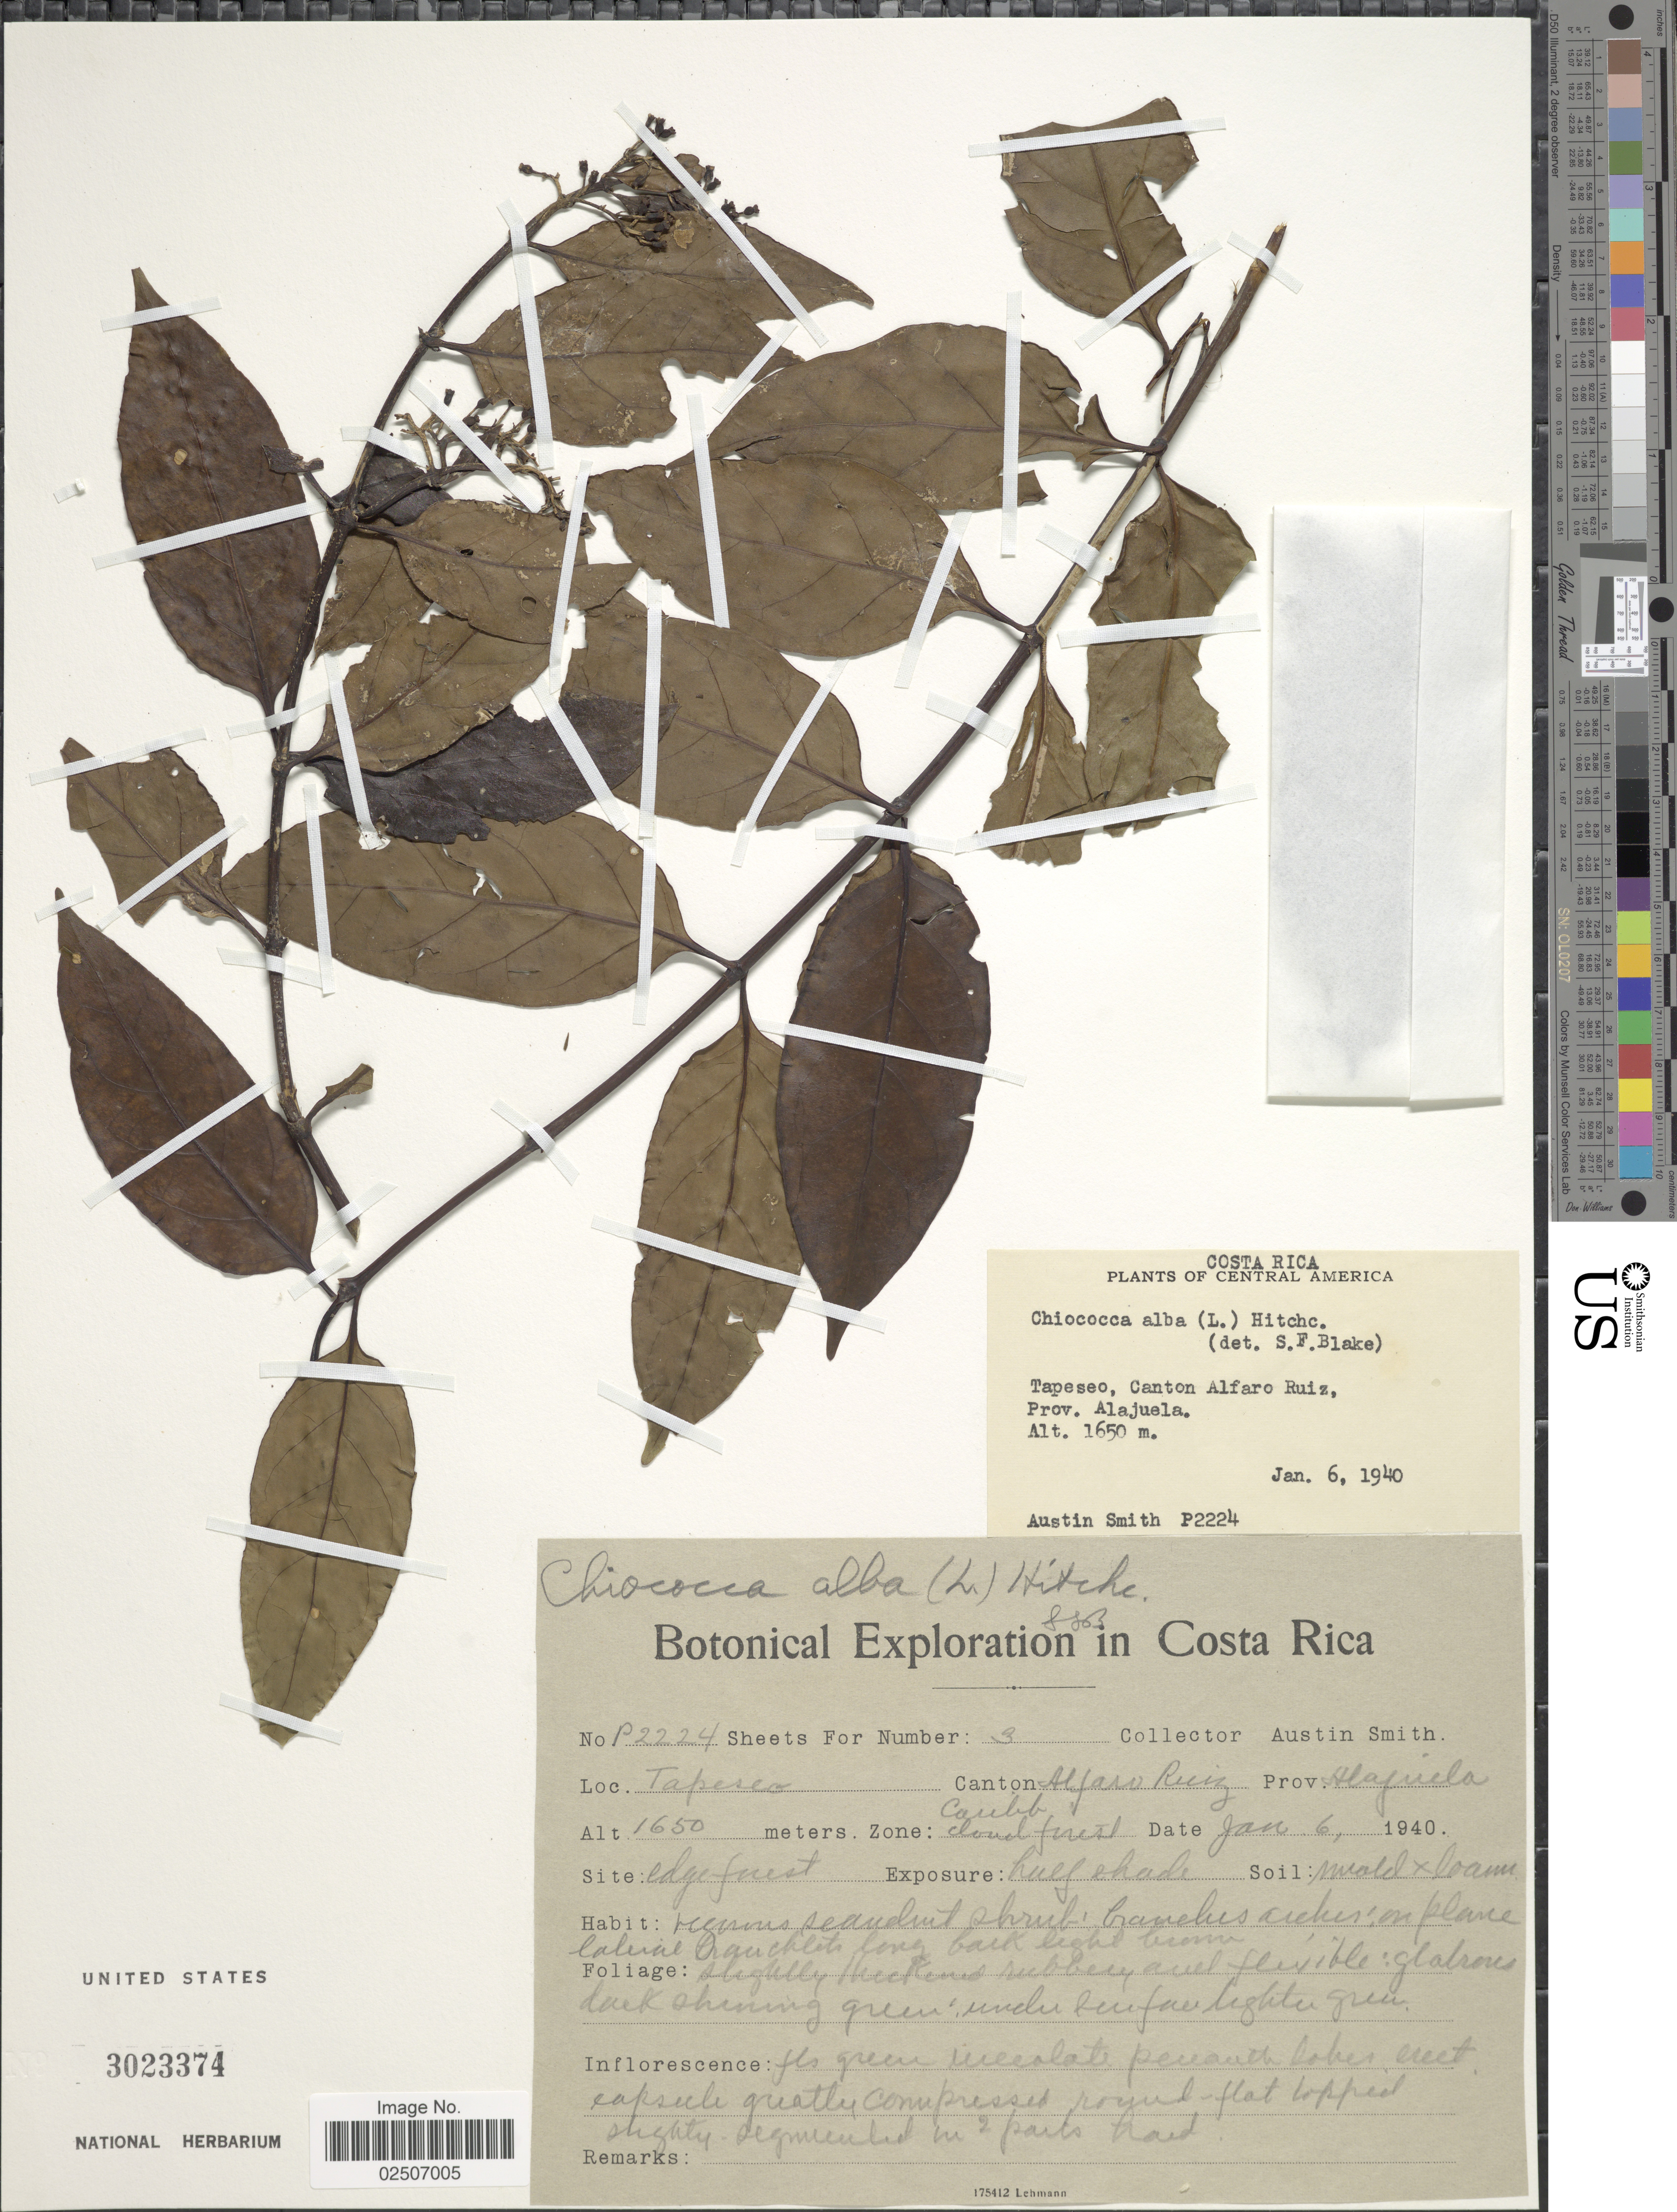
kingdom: Plantae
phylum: Tracheophyta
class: Magnoliopsida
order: Gentianales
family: Rubiaceae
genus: Chiococca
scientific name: Chiococca alba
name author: (L.) Hitchc.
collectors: Aust P. Smith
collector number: P2224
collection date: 1940-01-06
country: Costa Rica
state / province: Alajuela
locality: Tapeseo, Canton Alfaro Ruiz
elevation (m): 1650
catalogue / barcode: US 3023374